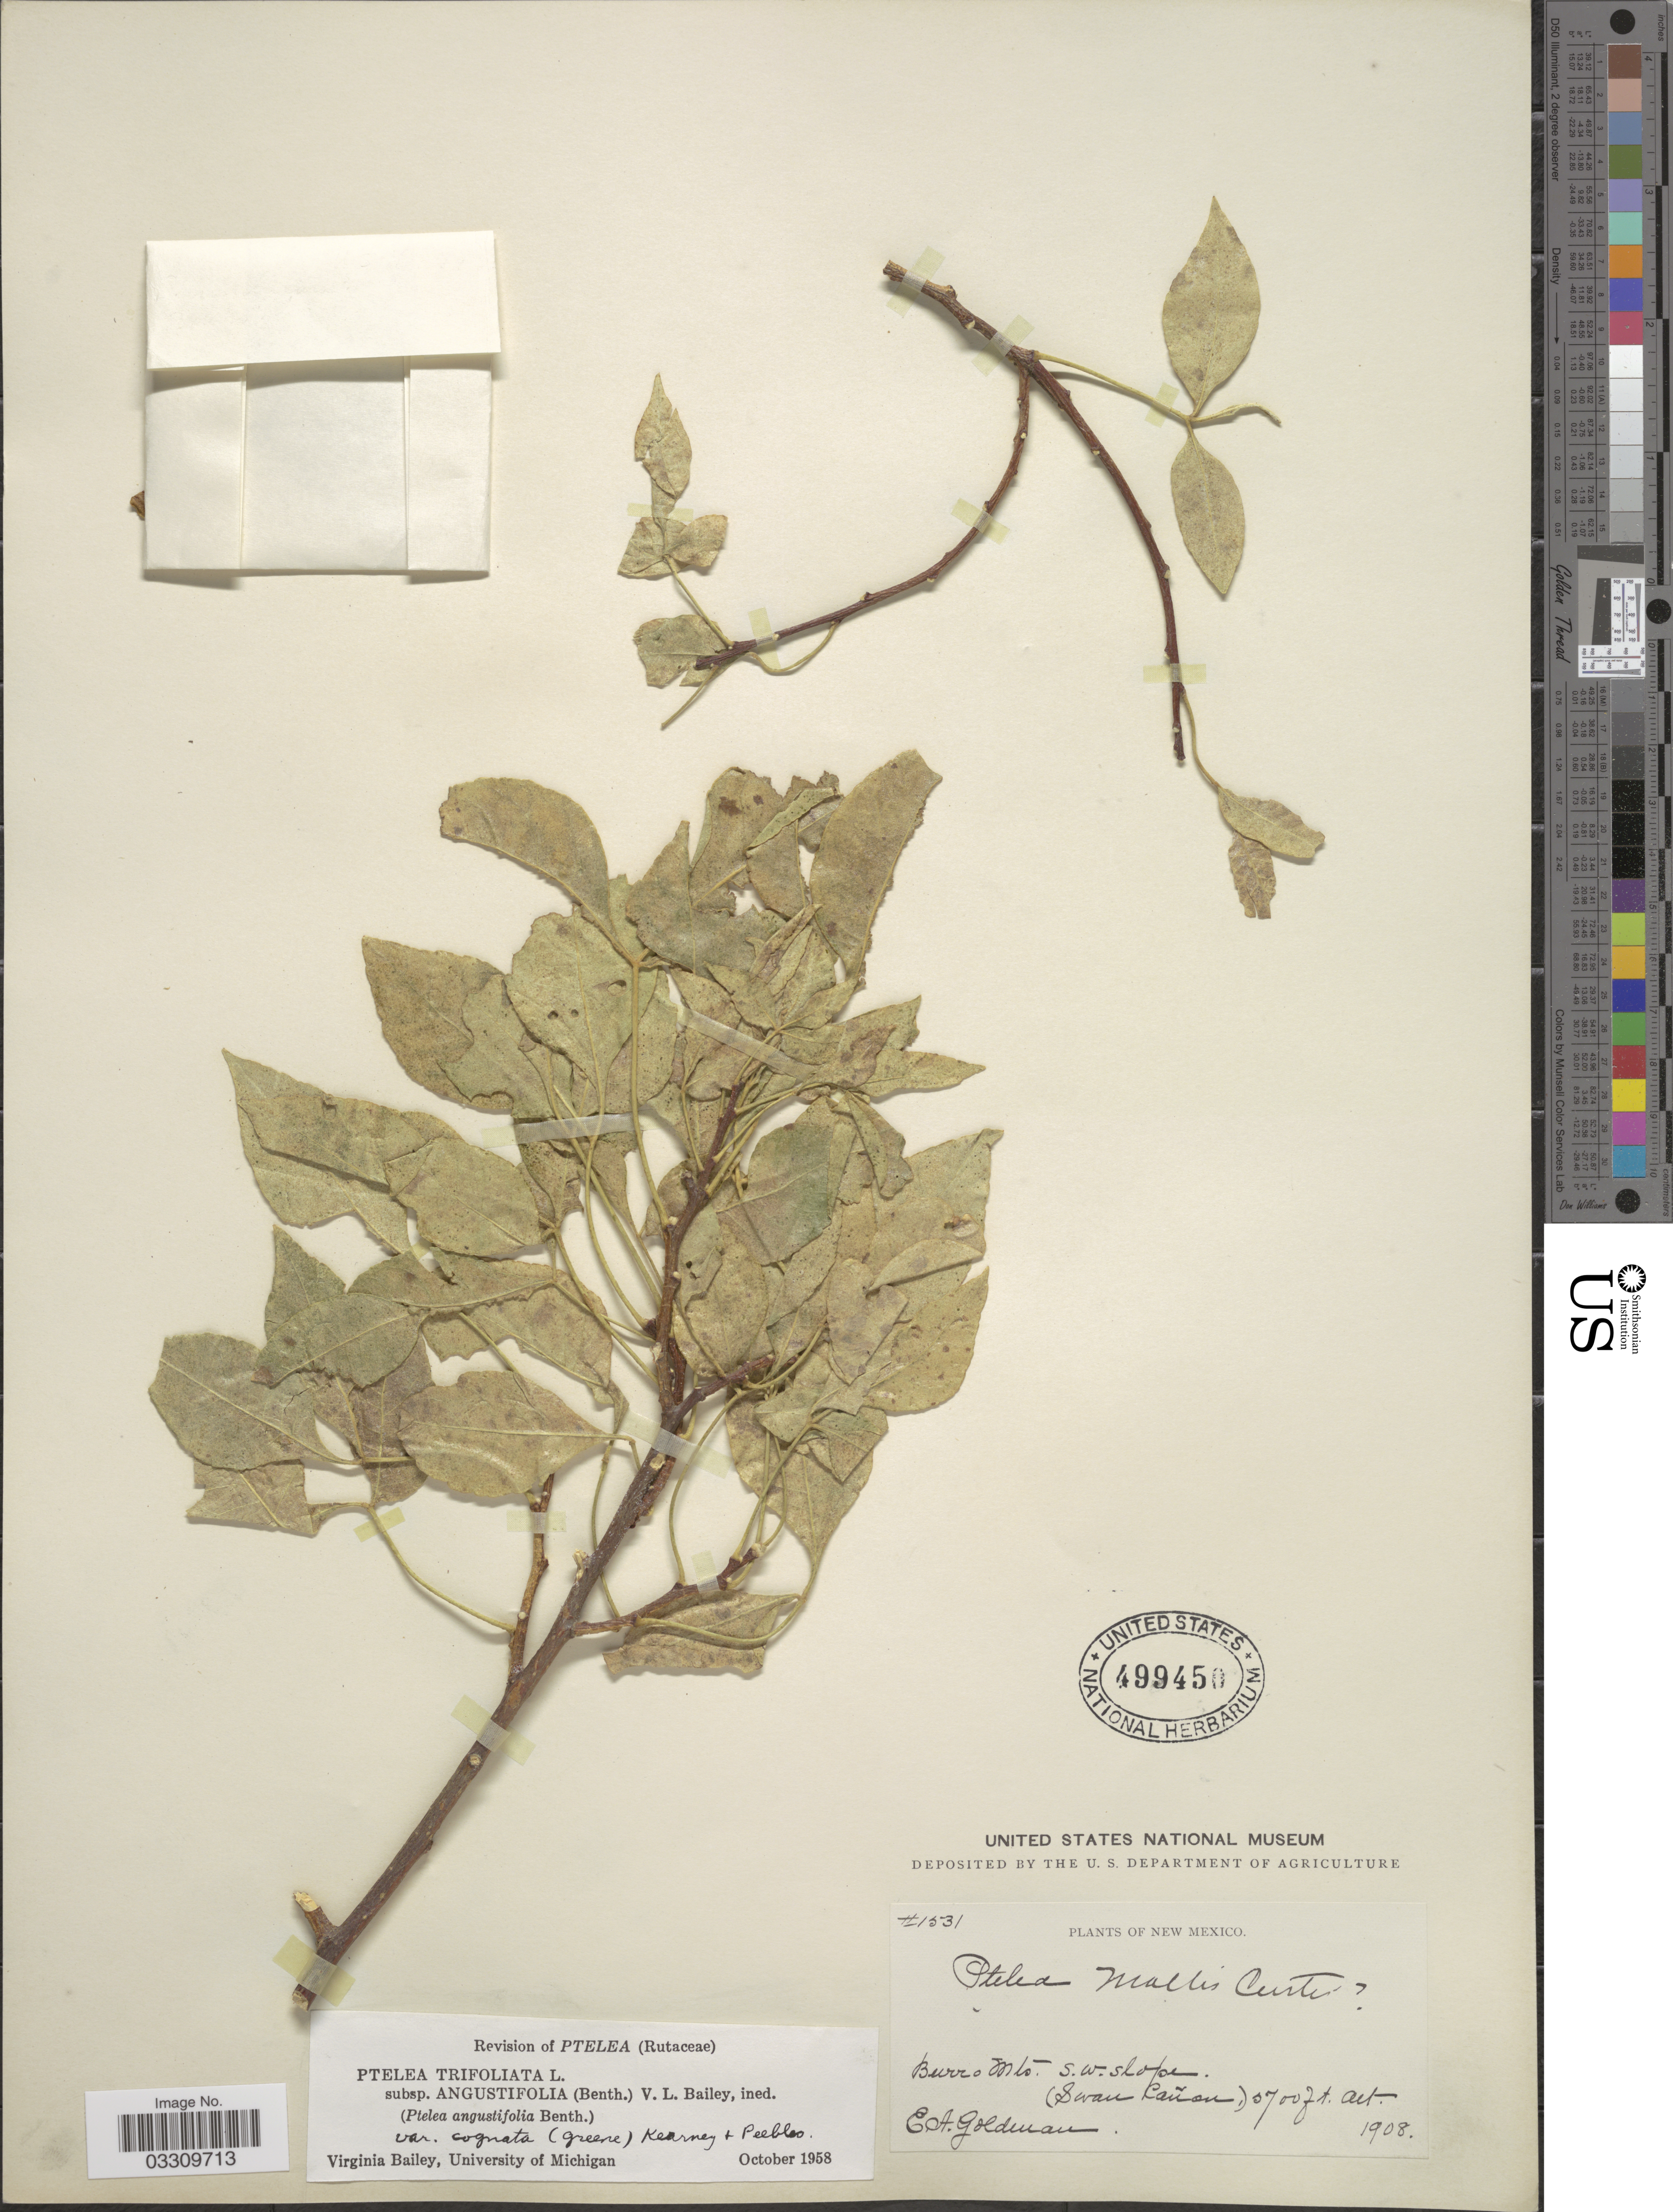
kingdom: Plantae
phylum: Tracheophyta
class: Magnoliopsida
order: Sapindales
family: Rutaceae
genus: Ptelea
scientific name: Ptelea trifoliata var. cognata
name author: (Greene) V. L. Bailey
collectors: E. A. Goldman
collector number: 1531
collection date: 1908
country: United States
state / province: New Mexico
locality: Burro Mts S.W. slope (Swan Cañon).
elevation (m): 1737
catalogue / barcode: US 499450